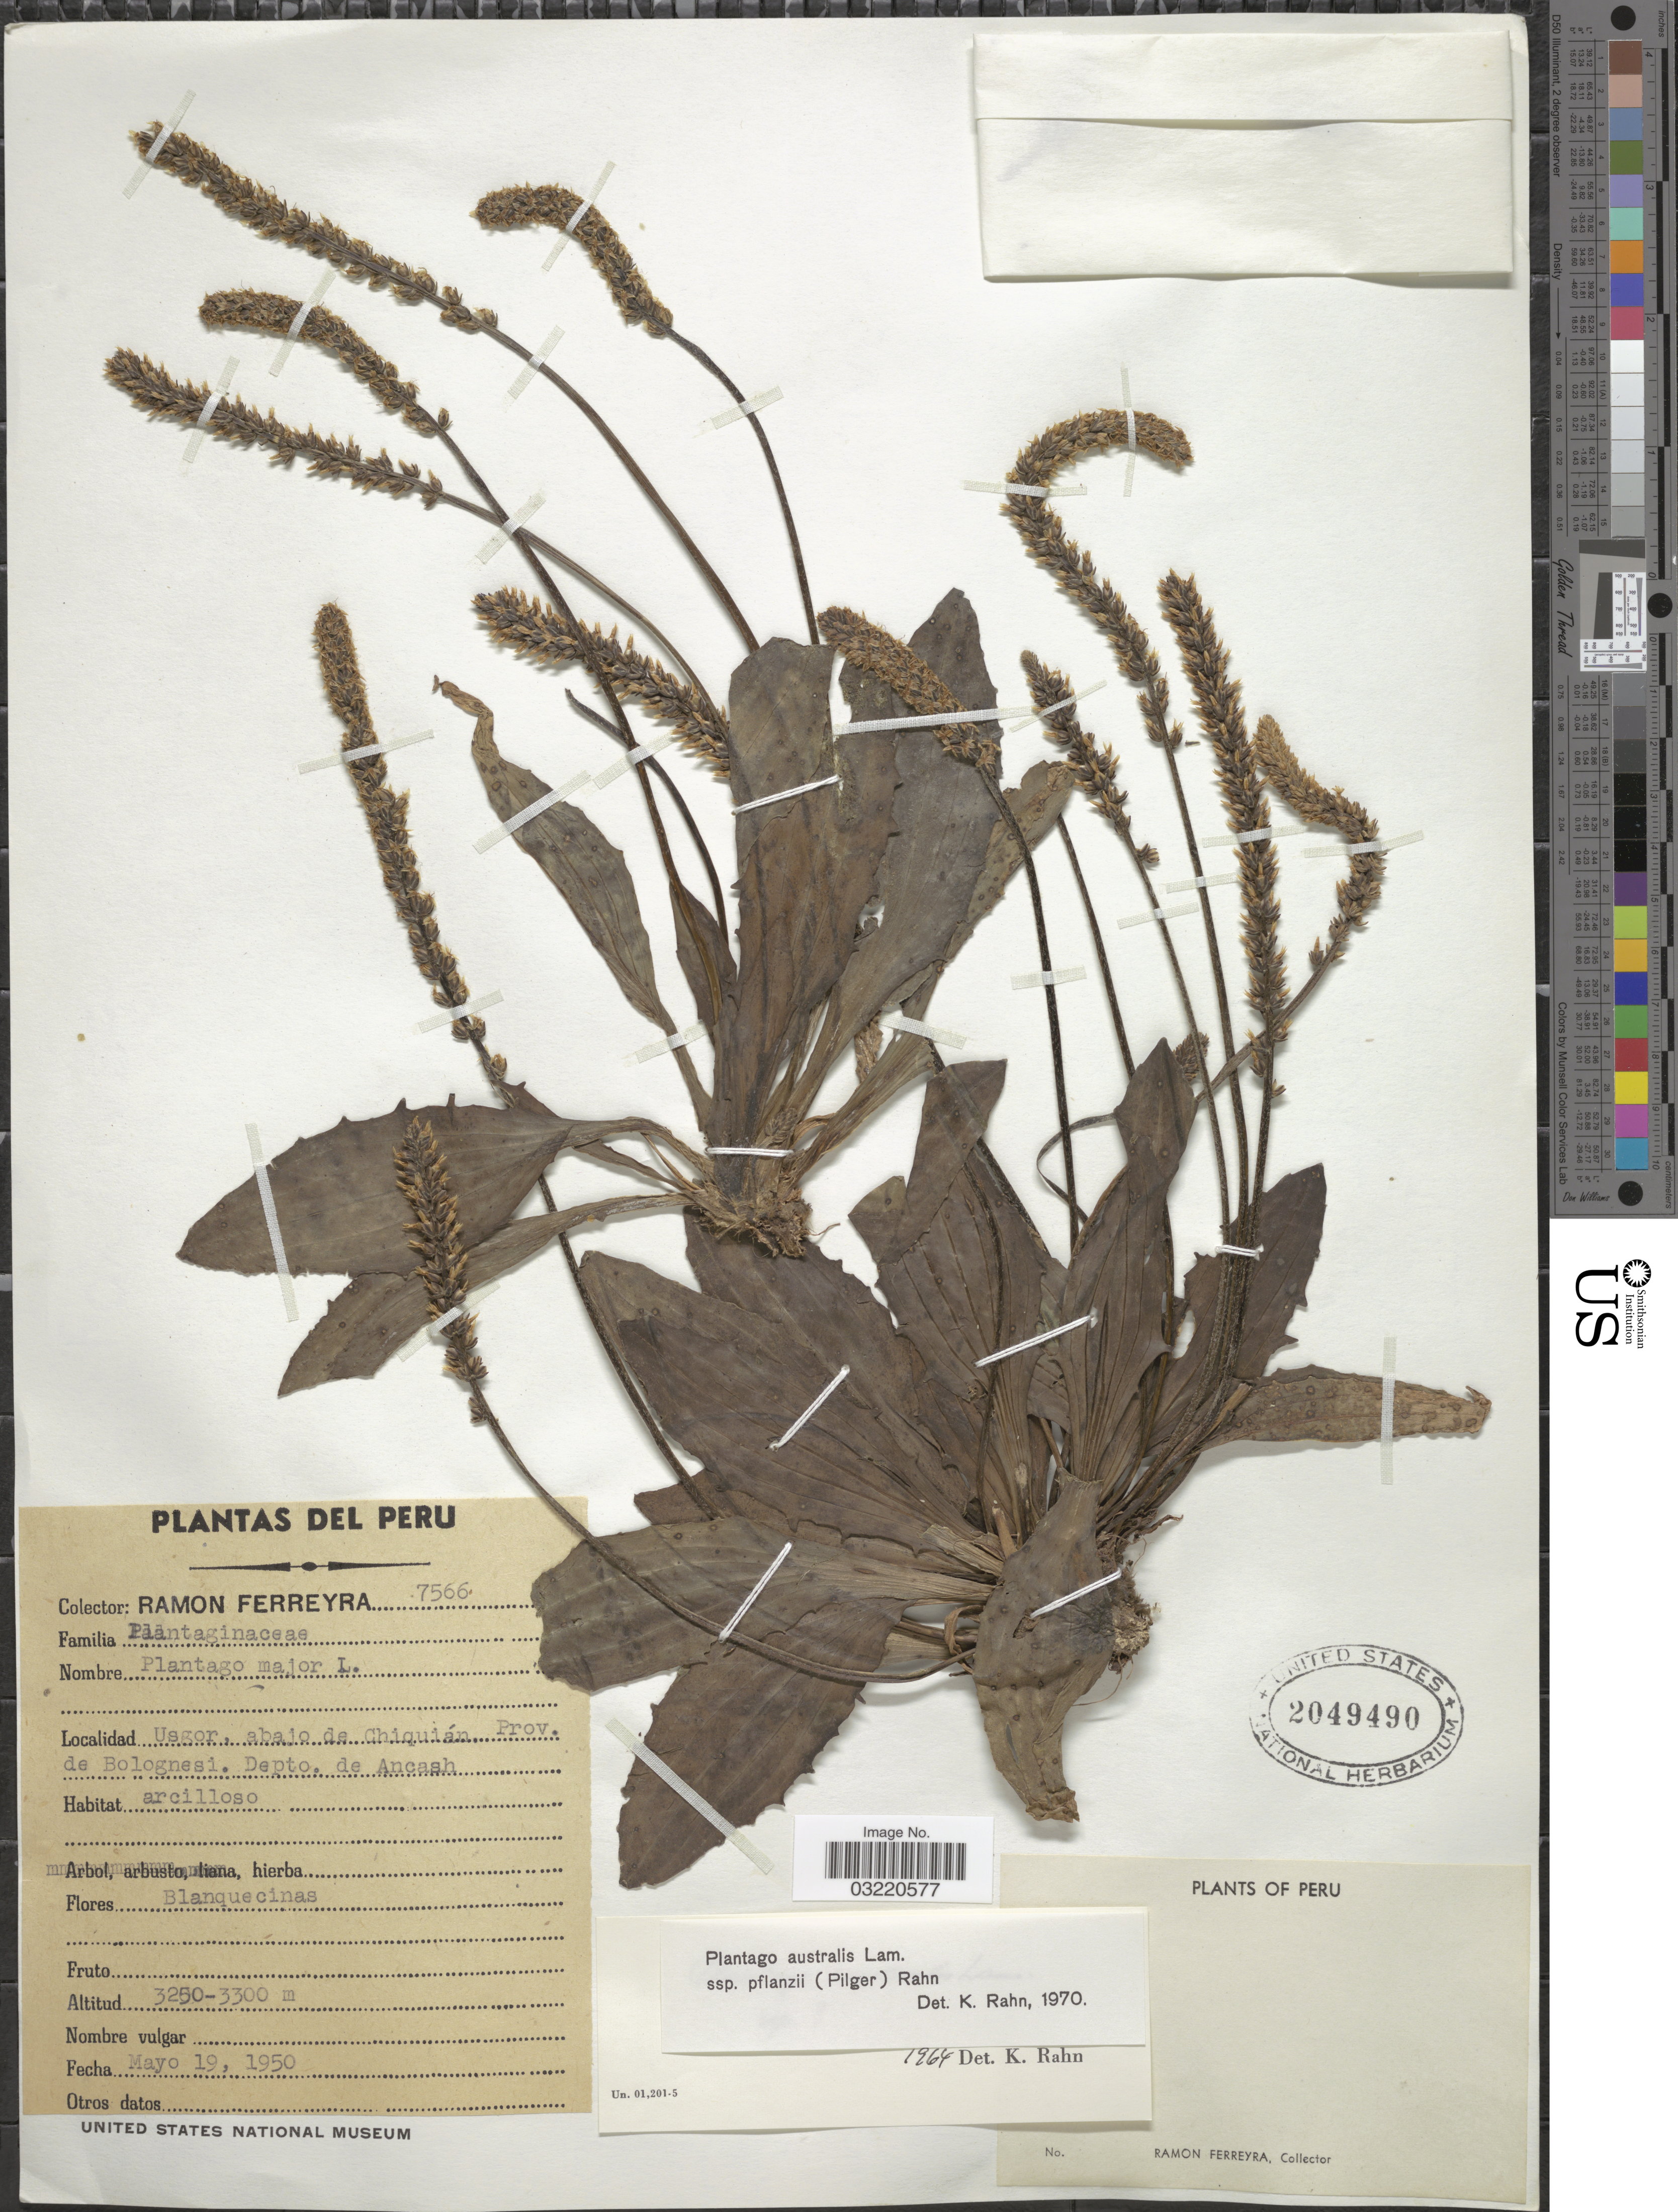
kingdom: Plantae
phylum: Tracheophyta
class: Magnoliopsida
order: Lamiales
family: Plantaginaceae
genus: Plantago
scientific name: Plantago pflanzii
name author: (Pilg.) Rahn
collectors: R. A. Ferreyra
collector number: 7566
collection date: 1950-05-19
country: Peru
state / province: Ancash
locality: Usgor, abajo de Chiquián. Prov. de Bolognesi. Depto. de Ancash.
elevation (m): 3250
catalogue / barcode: US 2049490